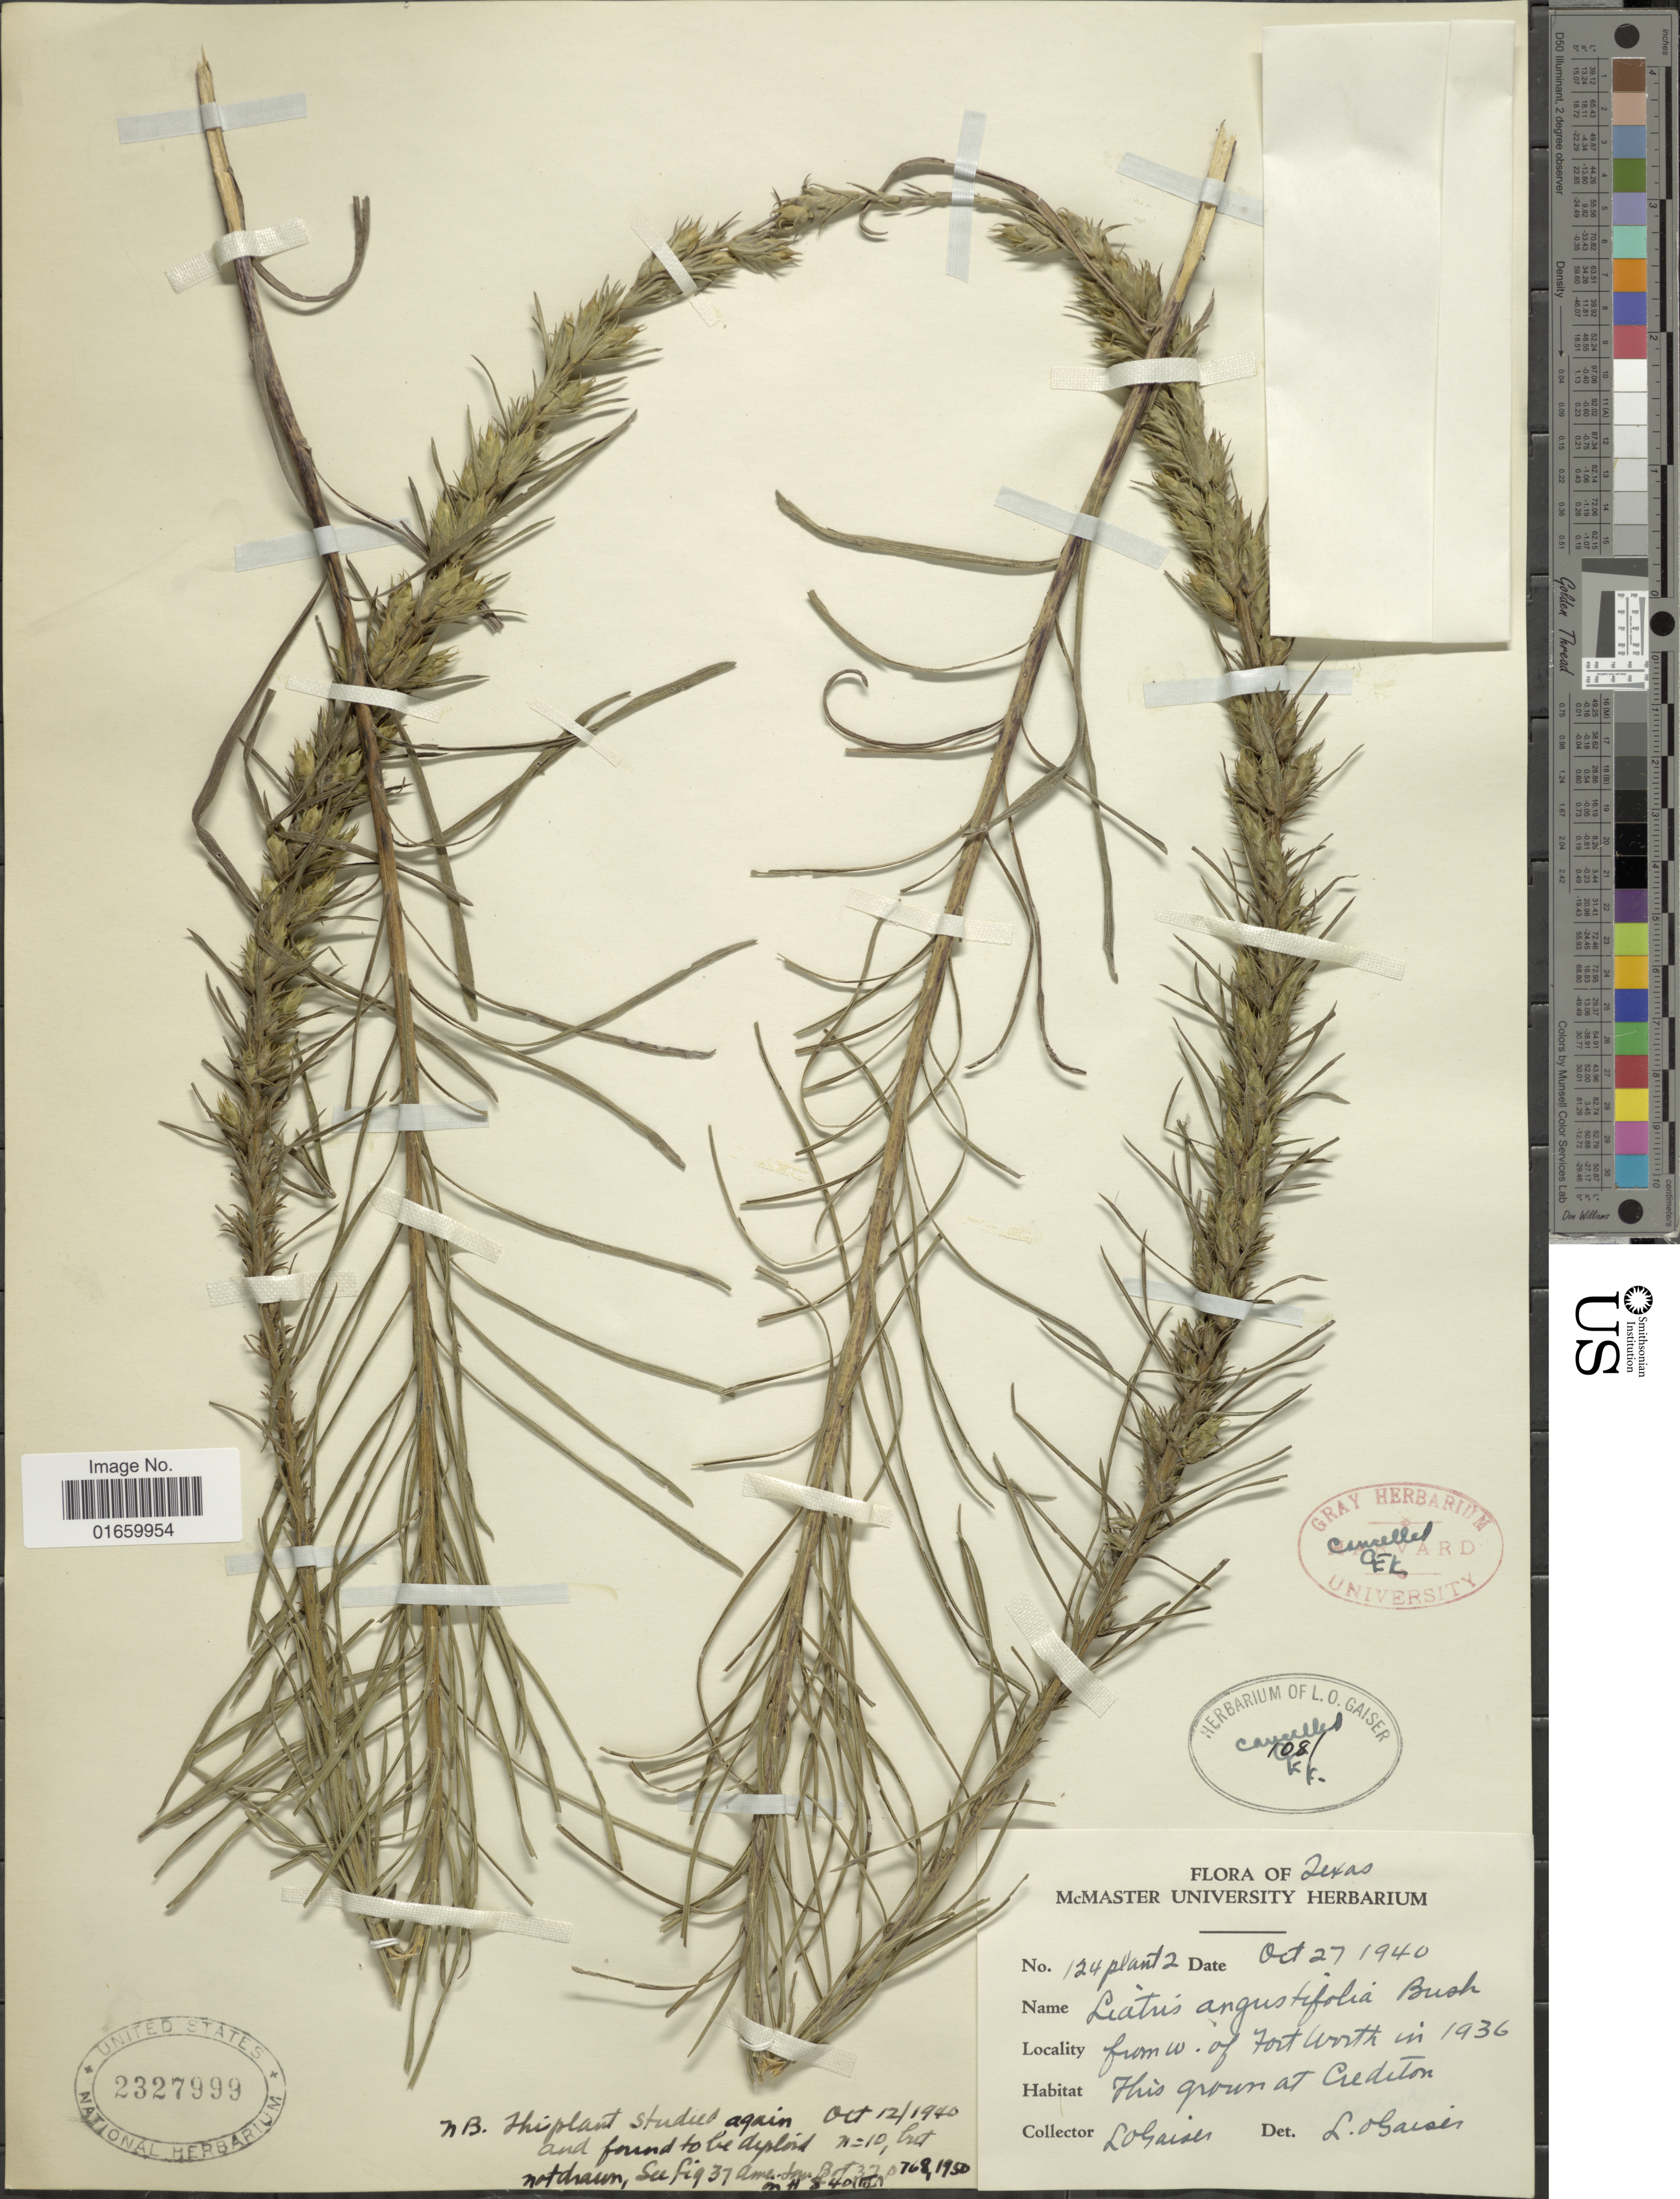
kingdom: Plantae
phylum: Tracheophyta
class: Magnoliopsida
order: Asterales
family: Asteraceae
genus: Liatris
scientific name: Liatris sp.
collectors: L. Gaiser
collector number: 124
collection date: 1940-10-27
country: United States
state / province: Texas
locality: From W. of Fort Worth in 1936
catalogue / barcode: US 2327999